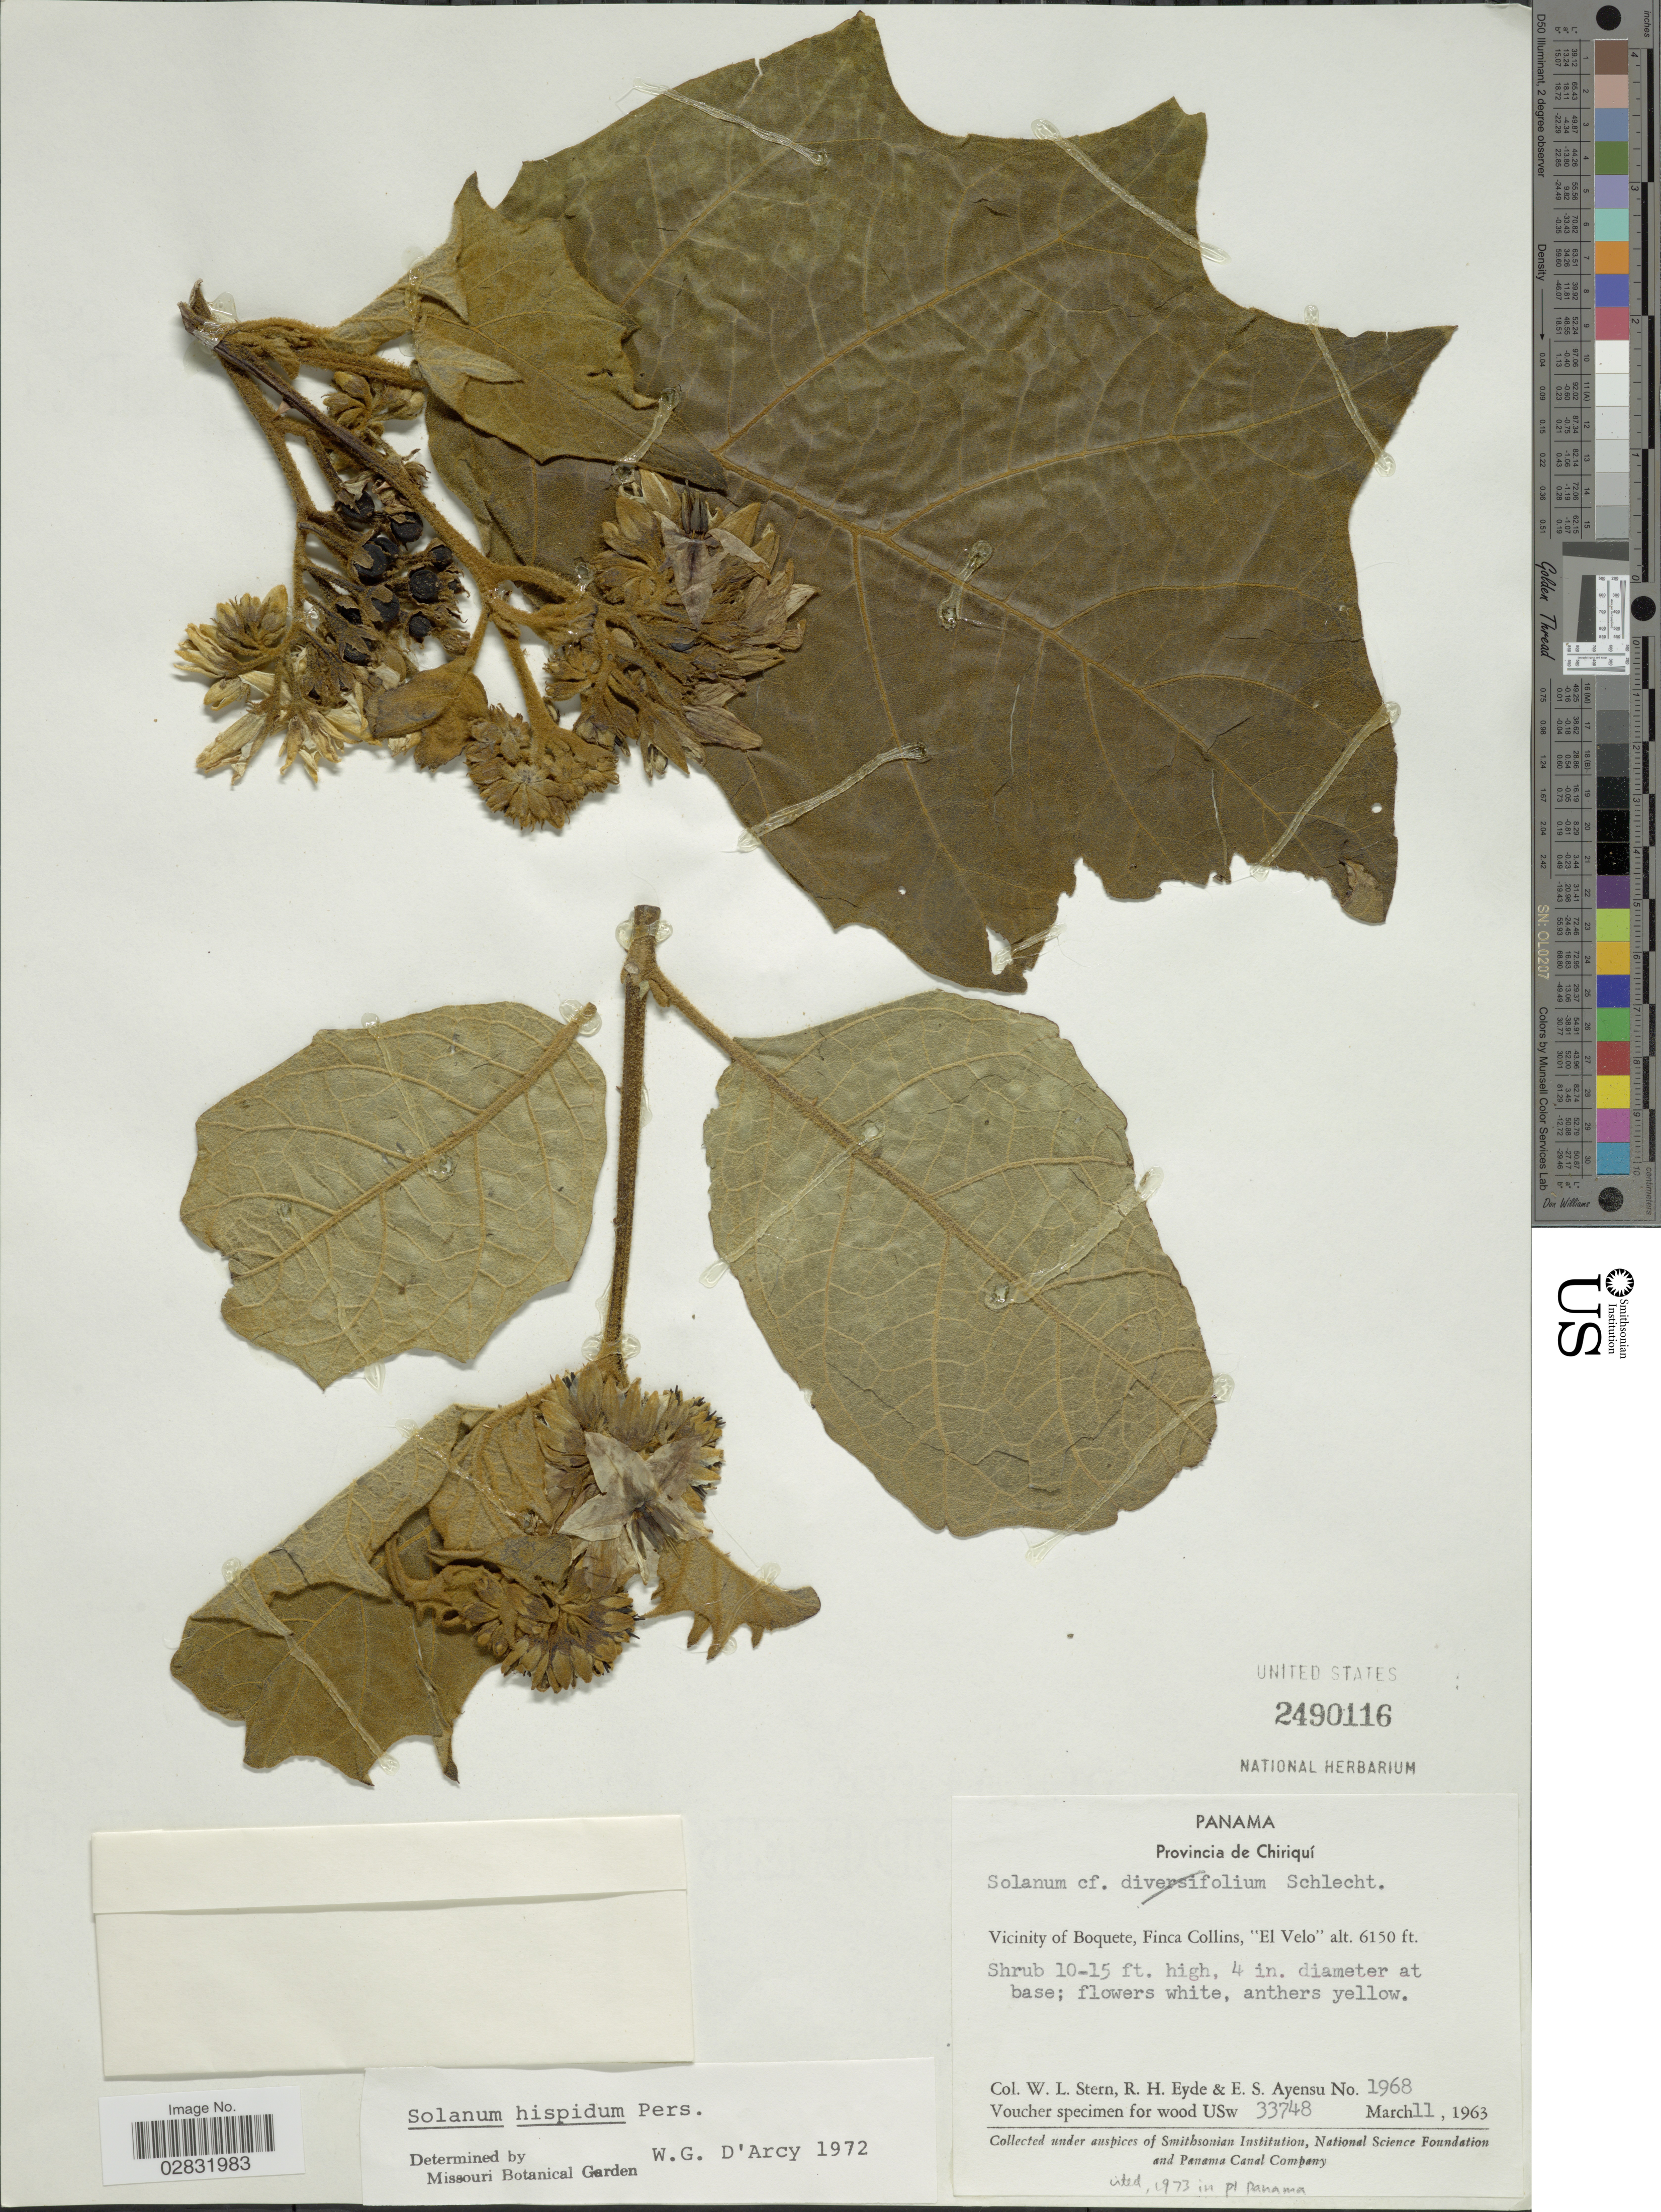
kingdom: Plantae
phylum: Tracheophyta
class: Magnoliopsida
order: Solanales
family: Solanaceae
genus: Solanum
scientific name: Solanum hispidum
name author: Pers.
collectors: W. L. Stern, R. H. Eyde & E. S. Ayensu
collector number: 1968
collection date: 1963-03-11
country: Panama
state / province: Chiriqui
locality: Provincia de Chiriqui. Vicinity of Boquete, Finca Collins, "El Velo."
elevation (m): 1875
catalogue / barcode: US 2490116